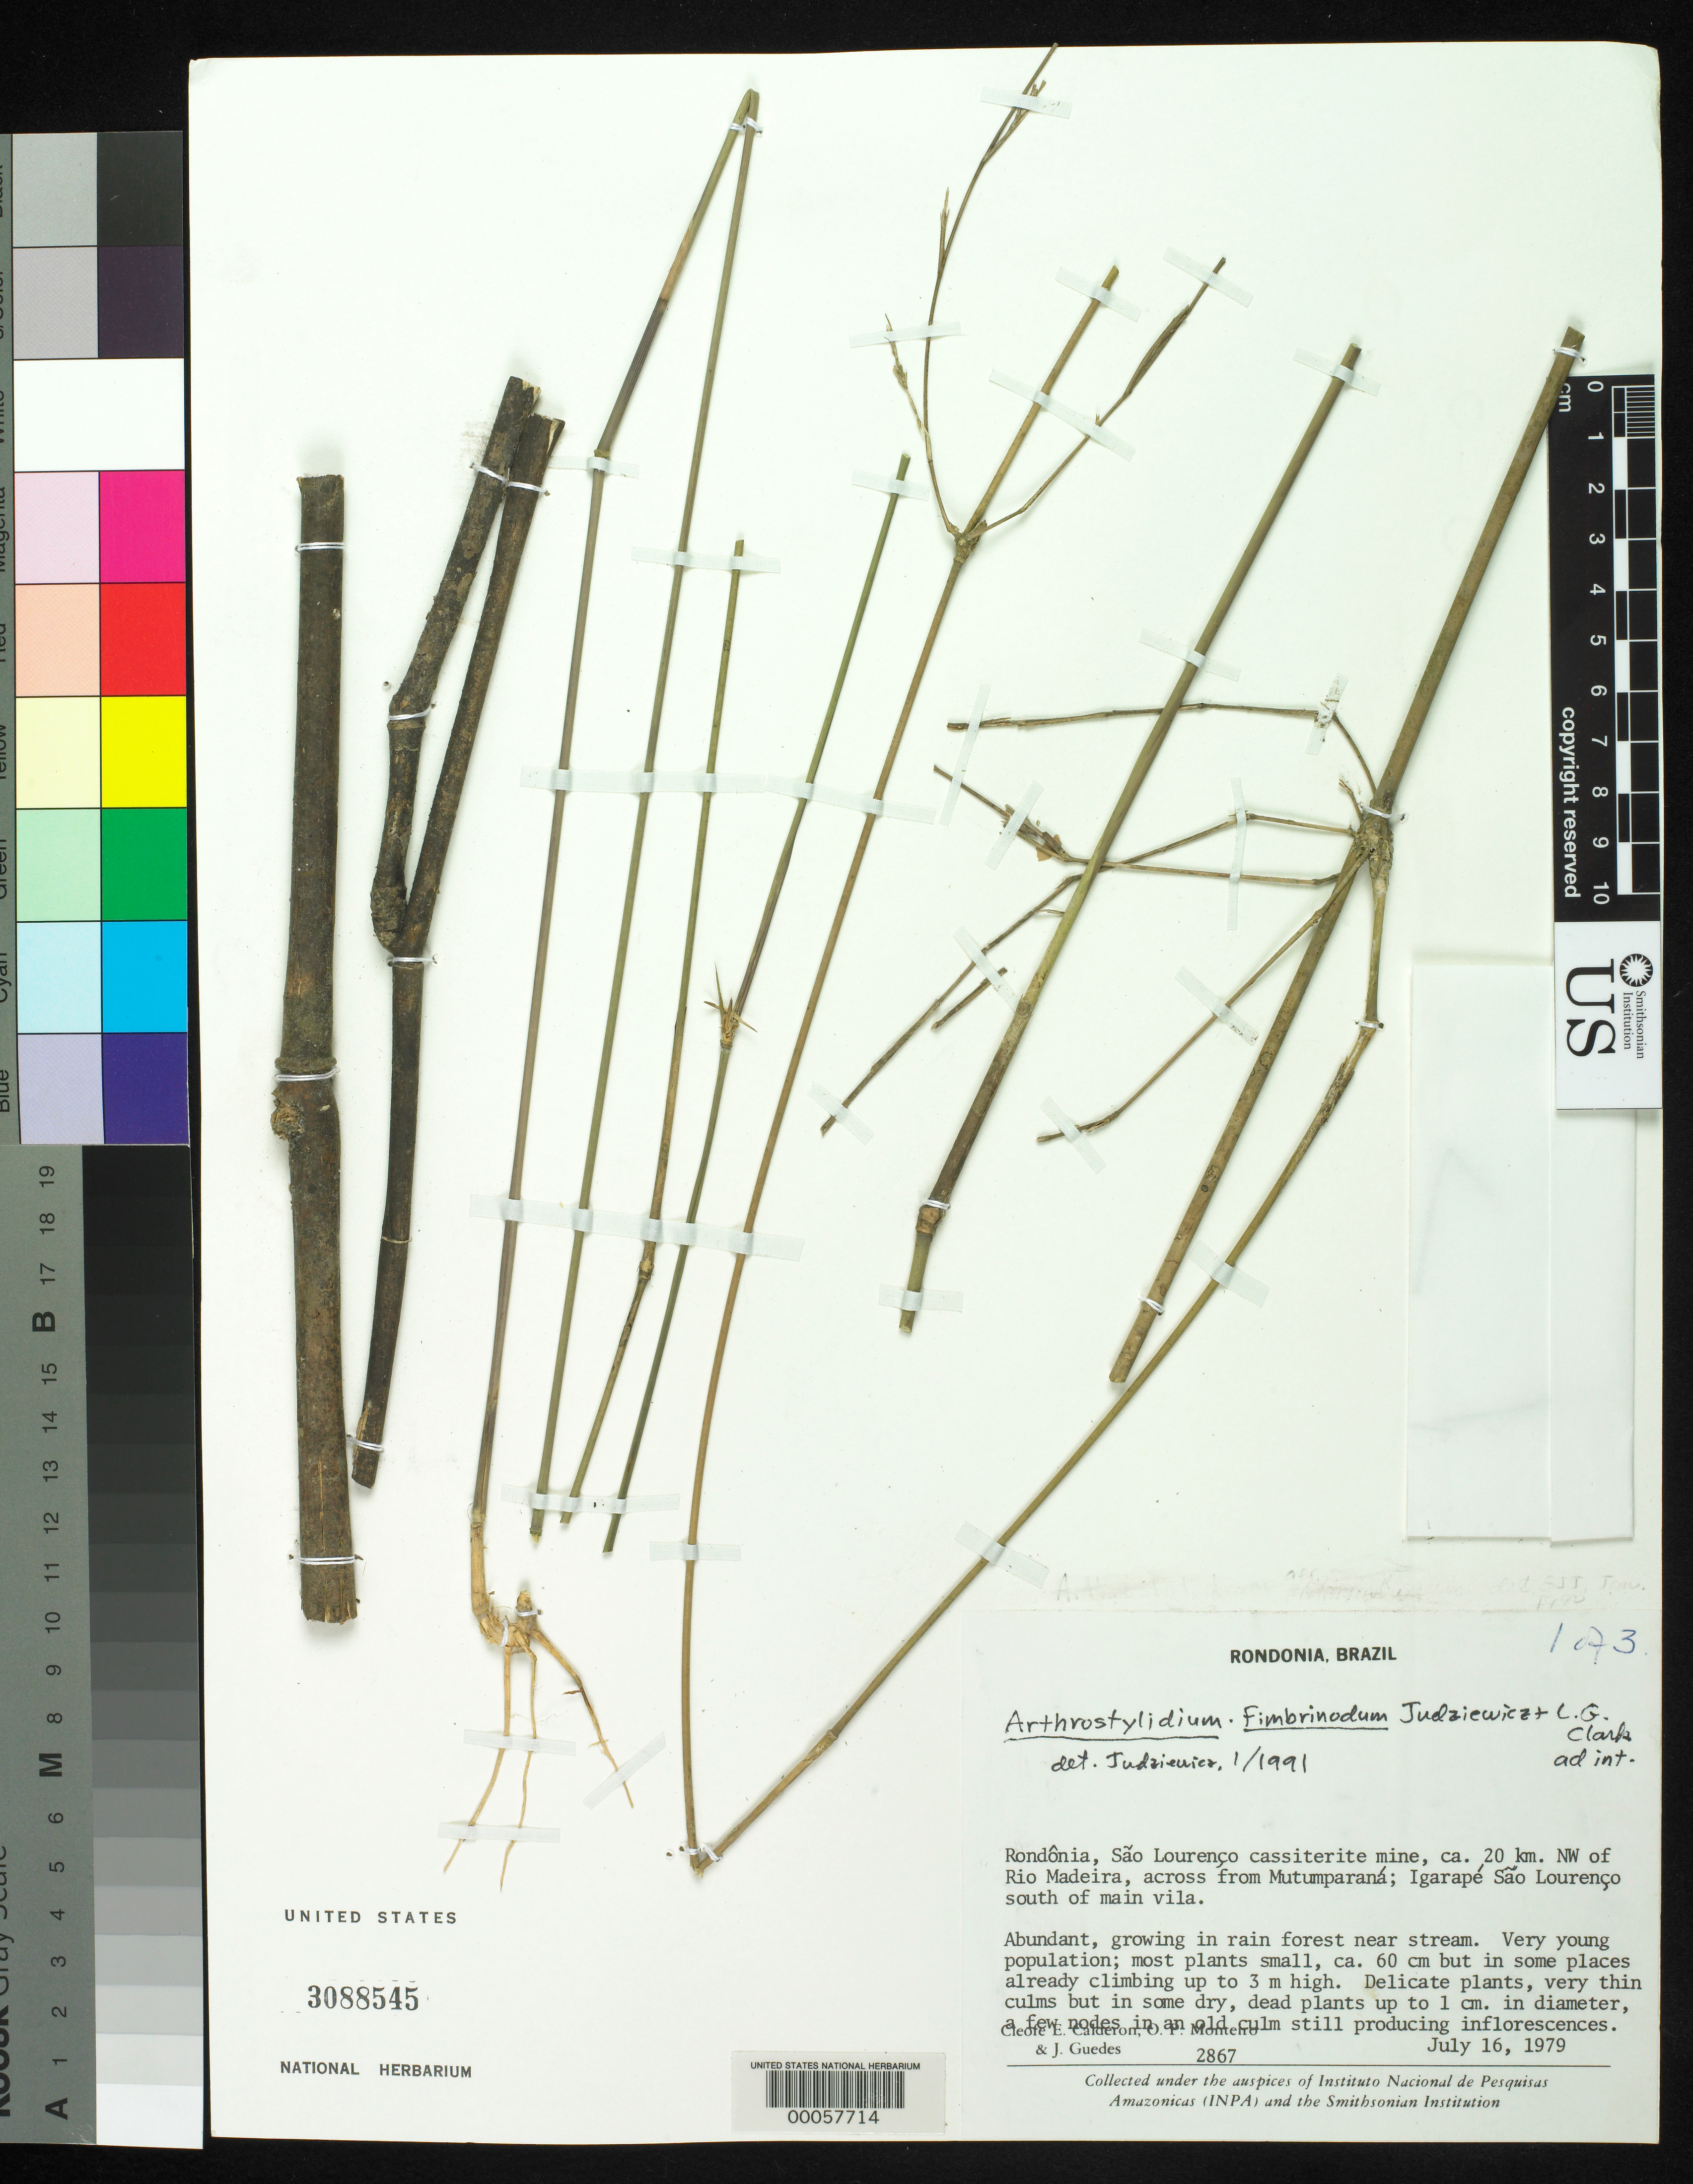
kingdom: Plantae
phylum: Tracheophyta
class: Liliopsida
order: Poales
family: Poaceae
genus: Arthrostylidium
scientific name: Arthrostylidium fimbrinodum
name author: Judz. & L.G. Clark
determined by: Judziewicz, E. J.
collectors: C. E. Calderón, O. P. Monteiro & J. Guedes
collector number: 2867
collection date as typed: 16 Jul 1979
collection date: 1979-07-16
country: Brazil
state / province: Rondônia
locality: Sao laurenco casserite mine, 20 km nw of rio madiera, across from mutumparana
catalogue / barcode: US 3088545